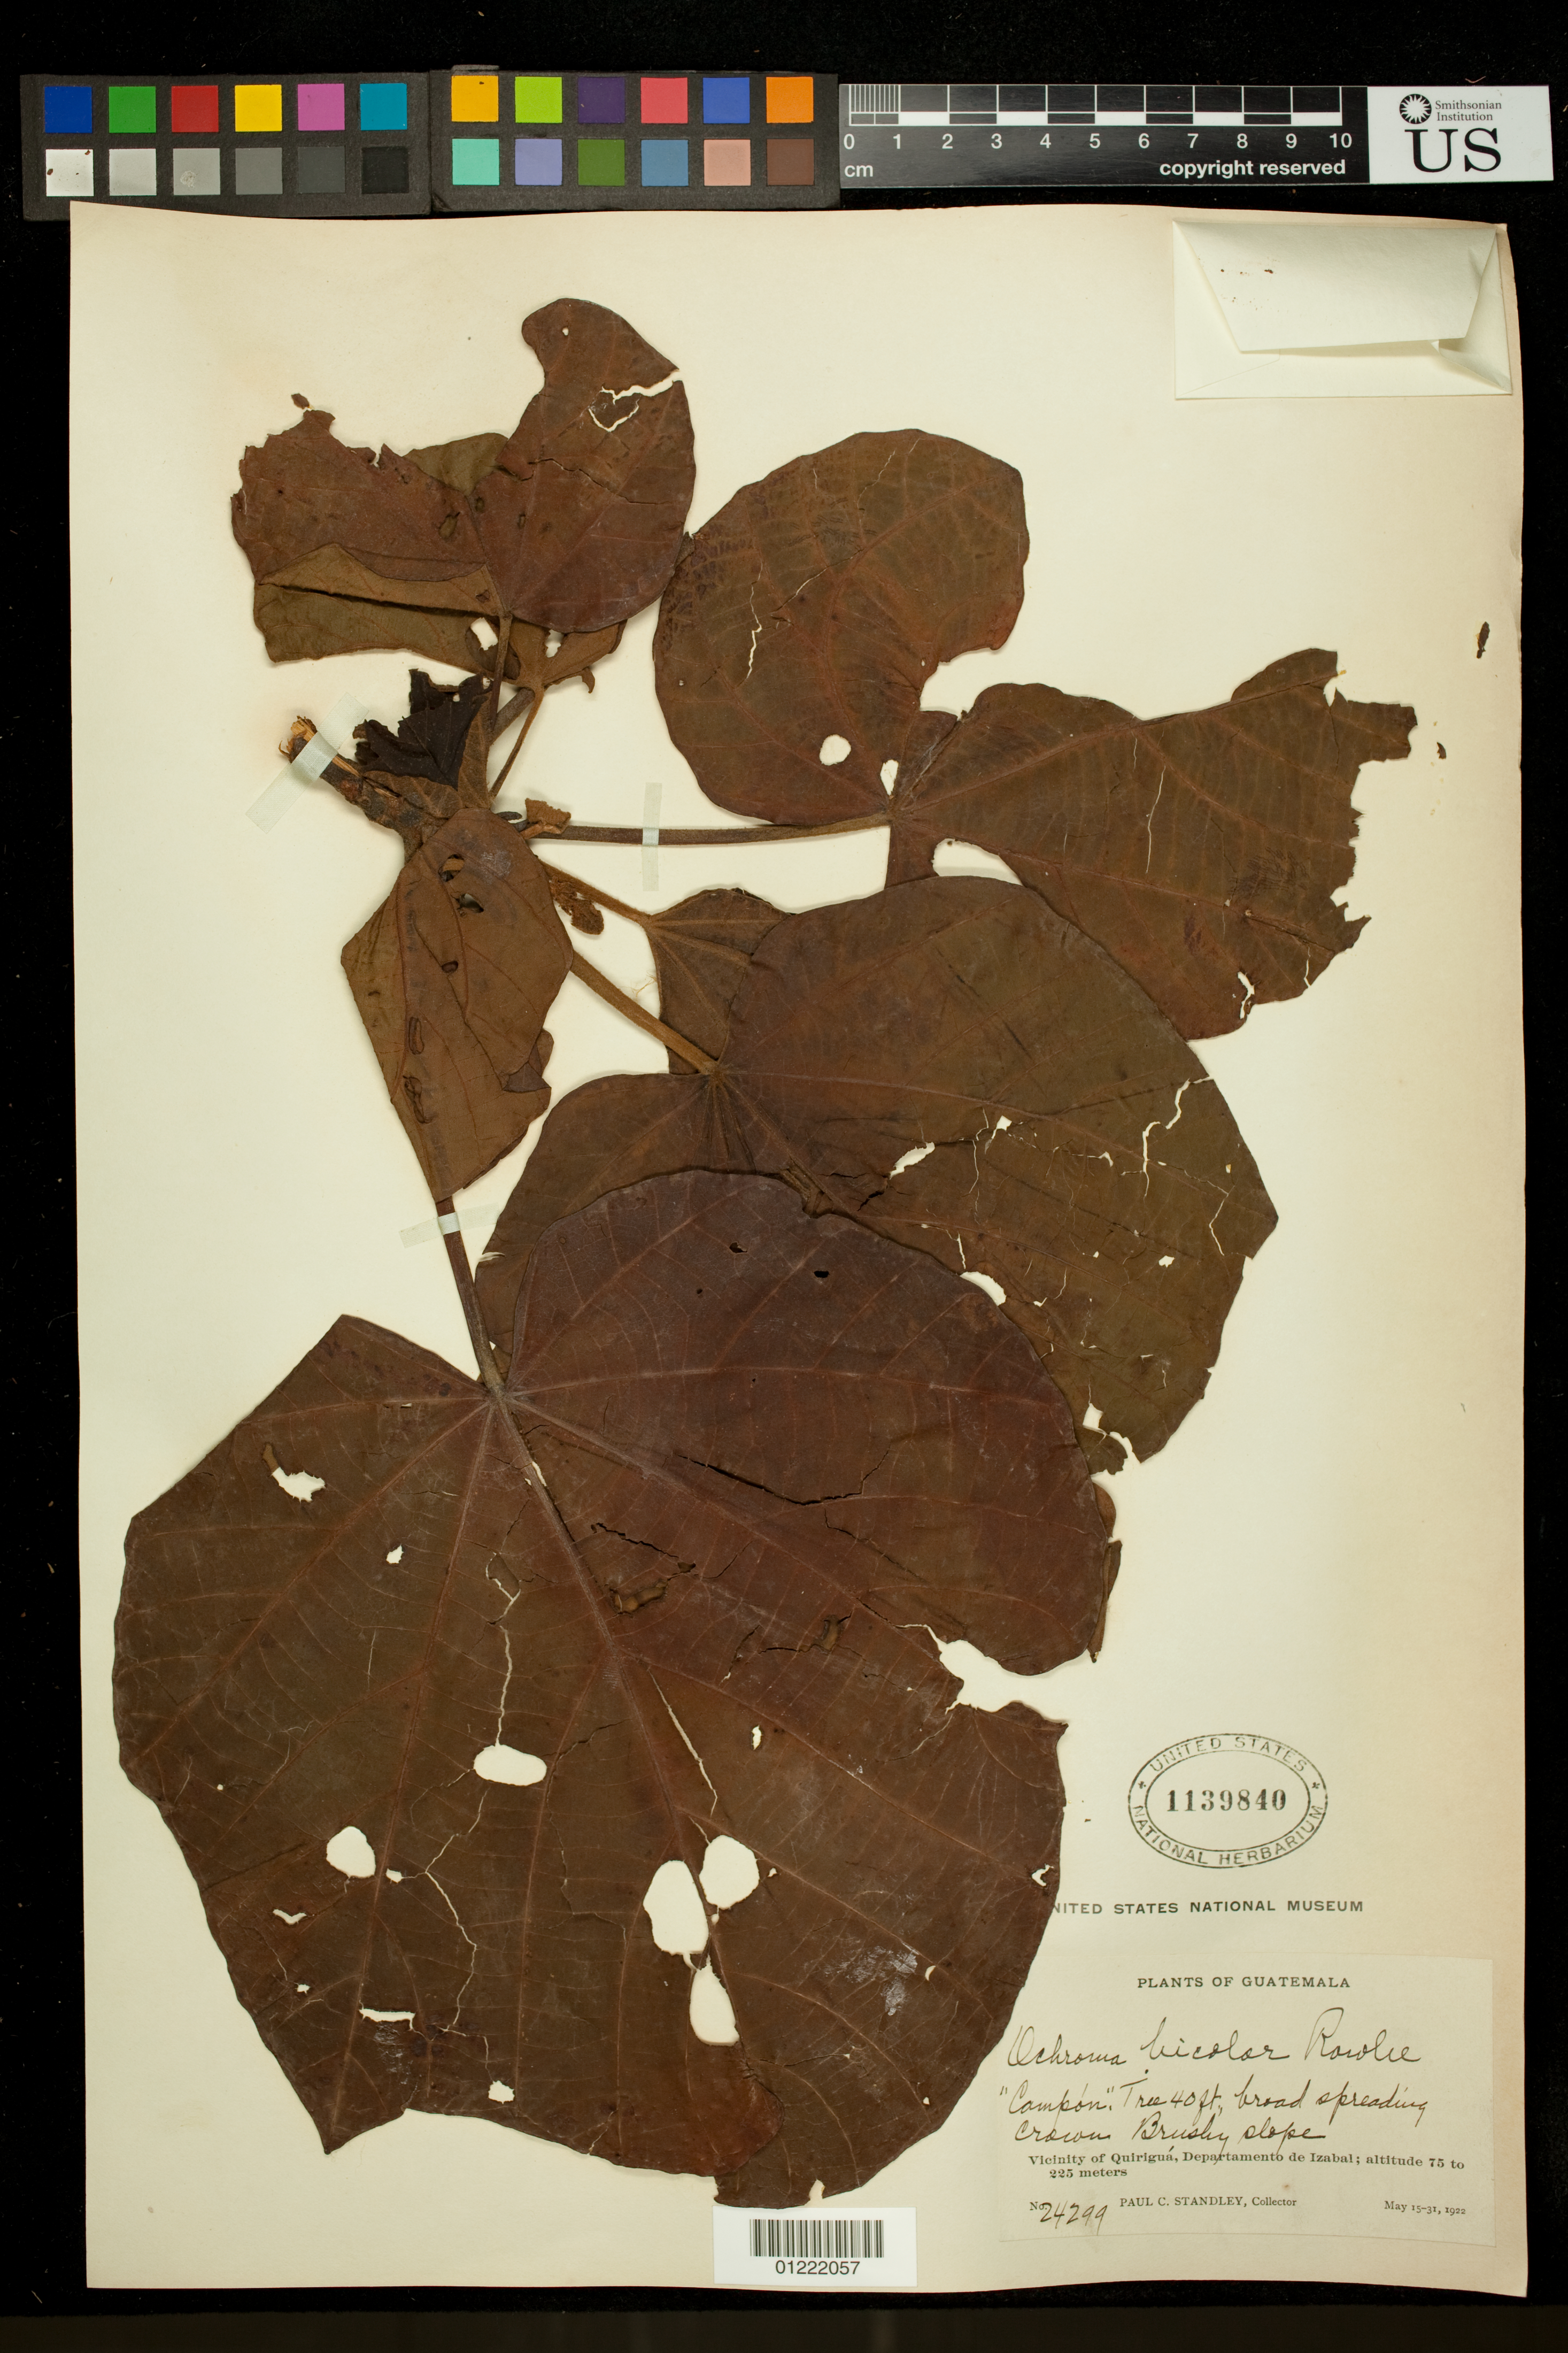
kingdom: Plantae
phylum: Tracheophyta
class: Magnoliopsida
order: Malvales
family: Malvaceae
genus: Ochroma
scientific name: Ochroma pyramidale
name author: (Cav. ex Lam.) Urb.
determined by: Dorr, L. J., (BOT), Smithsonian Institution - National Museum of Natural History (UNITED STATES)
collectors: P. C. Standley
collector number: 24299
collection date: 1922-05-15/1922-05-31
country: Guatemala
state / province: Izabal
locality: Vicinity of Quirigua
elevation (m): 75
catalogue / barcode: US 1139840